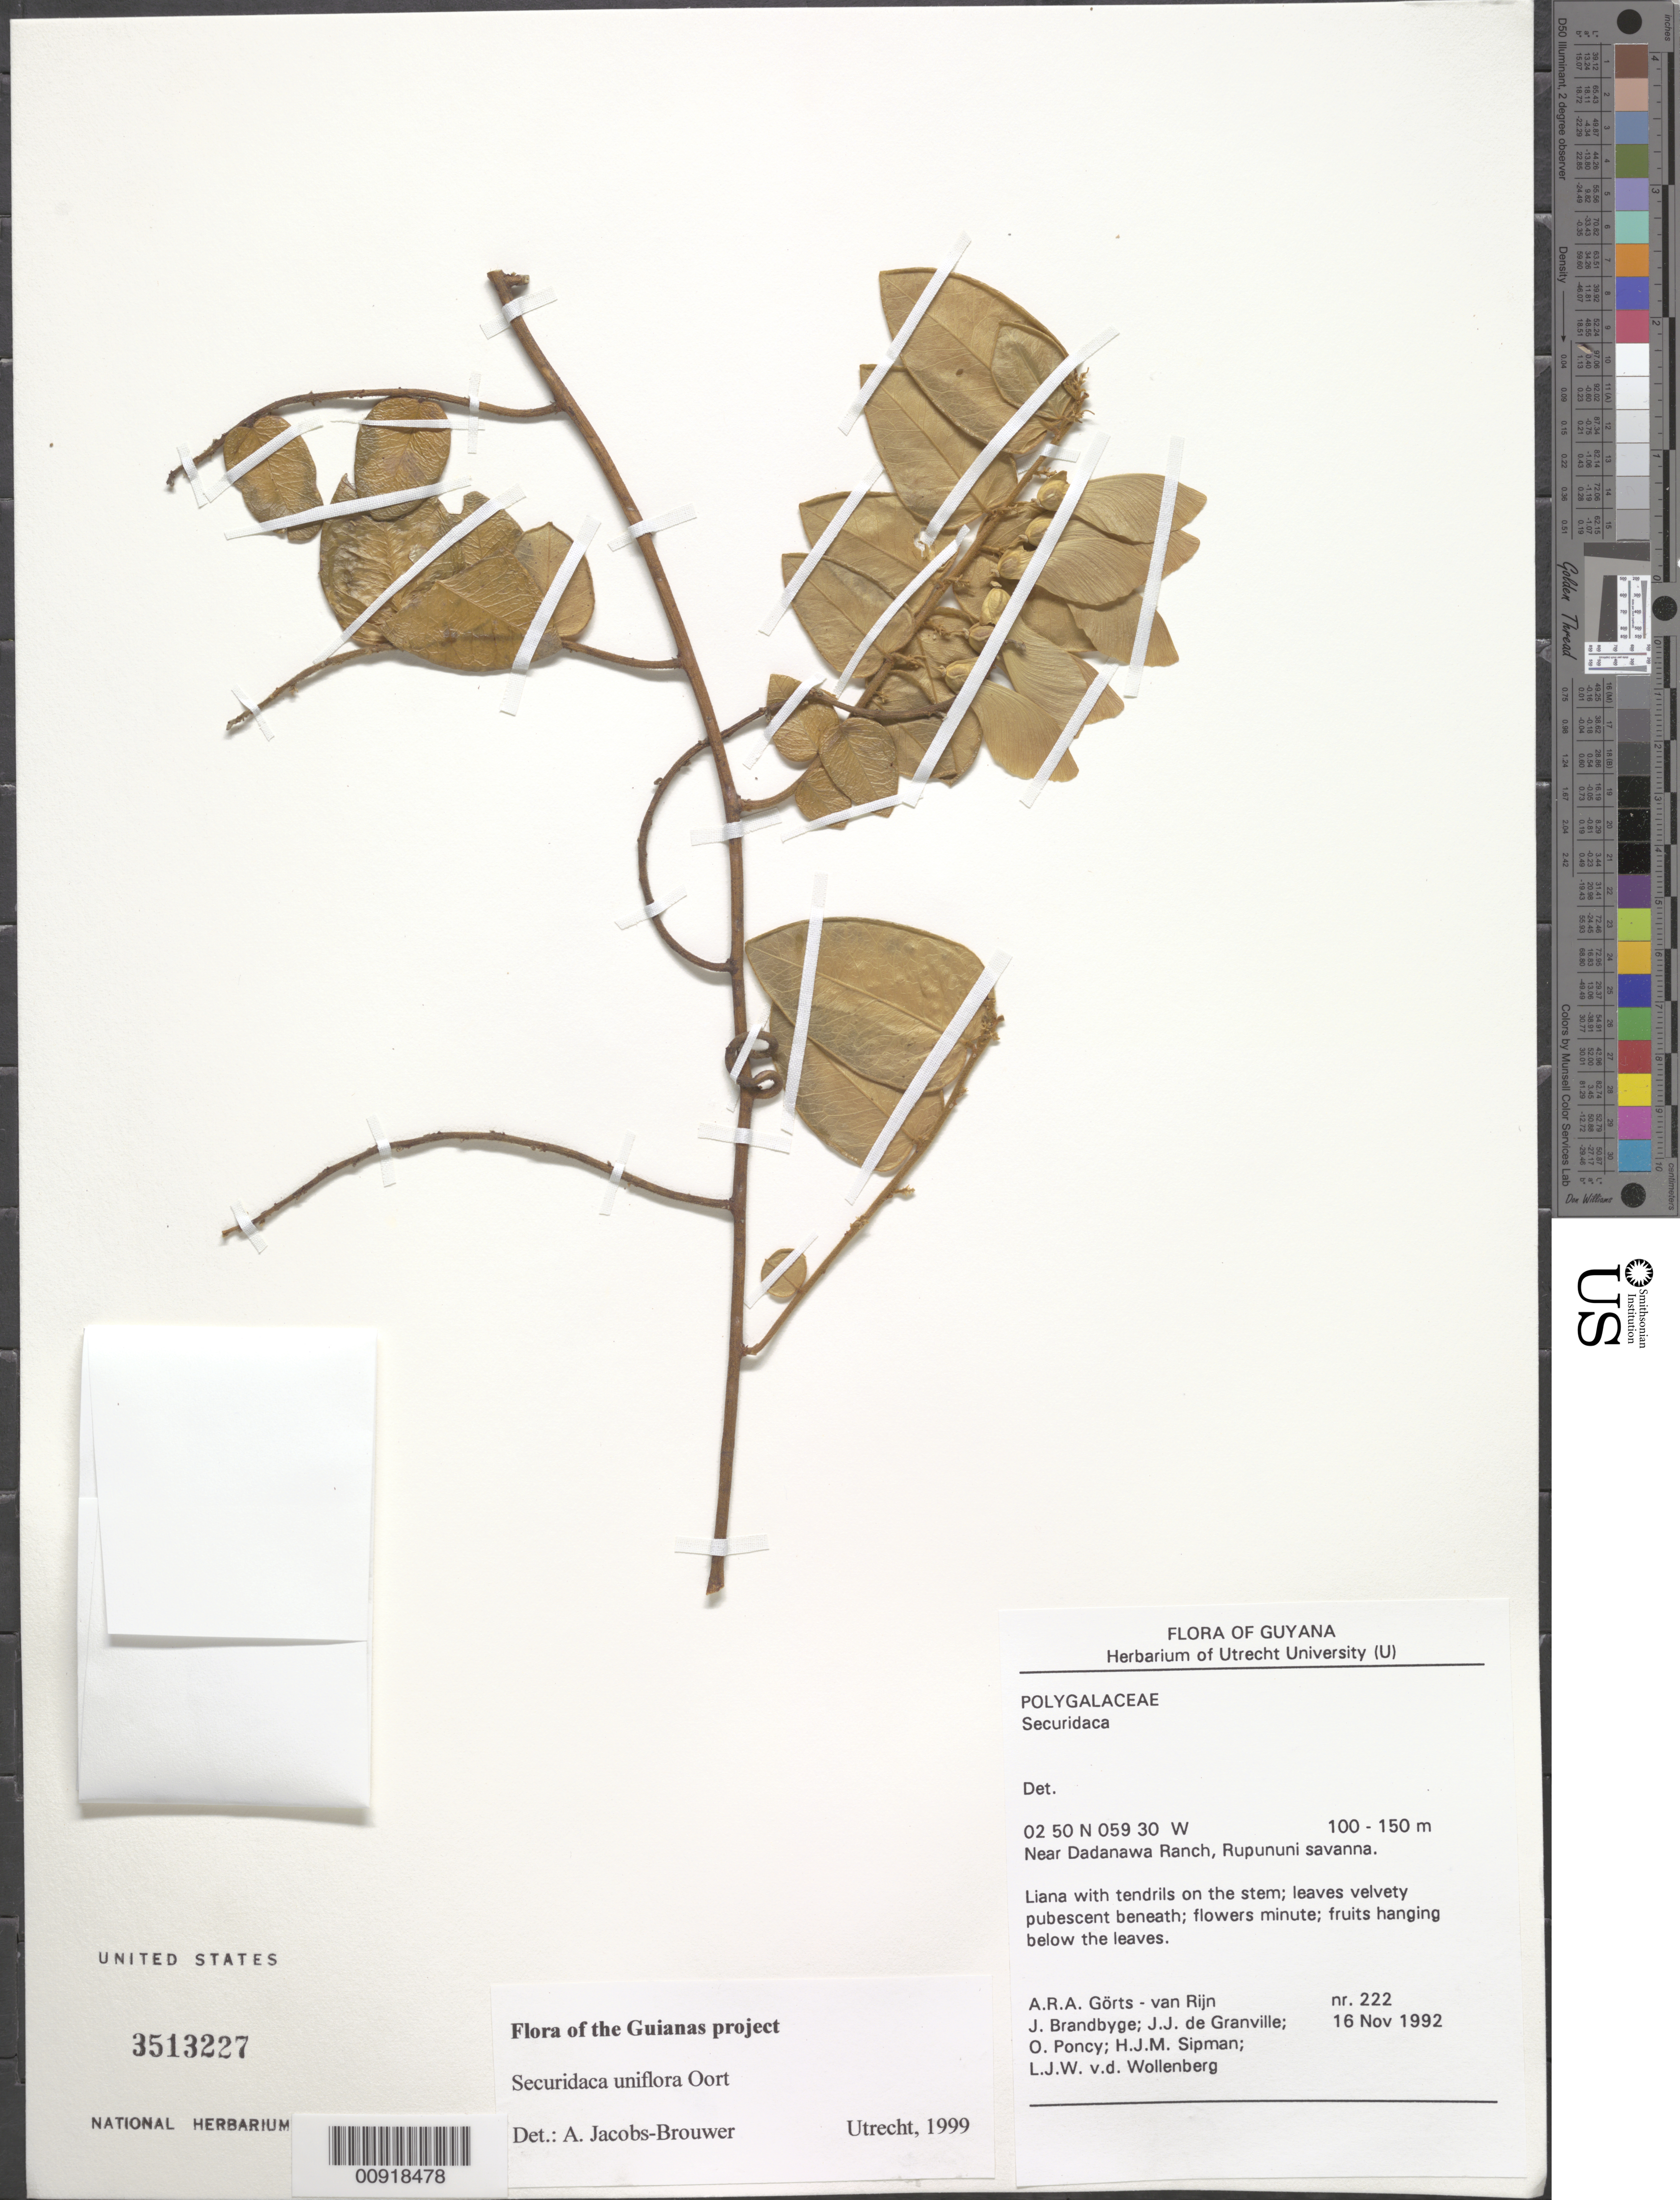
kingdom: Plantae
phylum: Tracheophyta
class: Magnoliopsida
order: Fabales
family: Polygalaceae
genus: Securidaca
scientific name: Securidaca uniflora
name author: Oort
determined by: Jacobs-Brouwer, A.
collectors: A. .R. A. Görts-van Rijn, J. Brandbyge, J.-J. de Granville, O. Poncy, H. J. M. Sipman & L. van der Wollenberg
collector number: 222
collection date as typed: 16-Nov-92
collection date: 1992-11-16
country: Guyana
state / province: U. Takutu-U. Essequibo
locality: Dadanawa Ranch, Rupununi Savanna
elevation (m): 100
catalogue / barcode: US 3513227